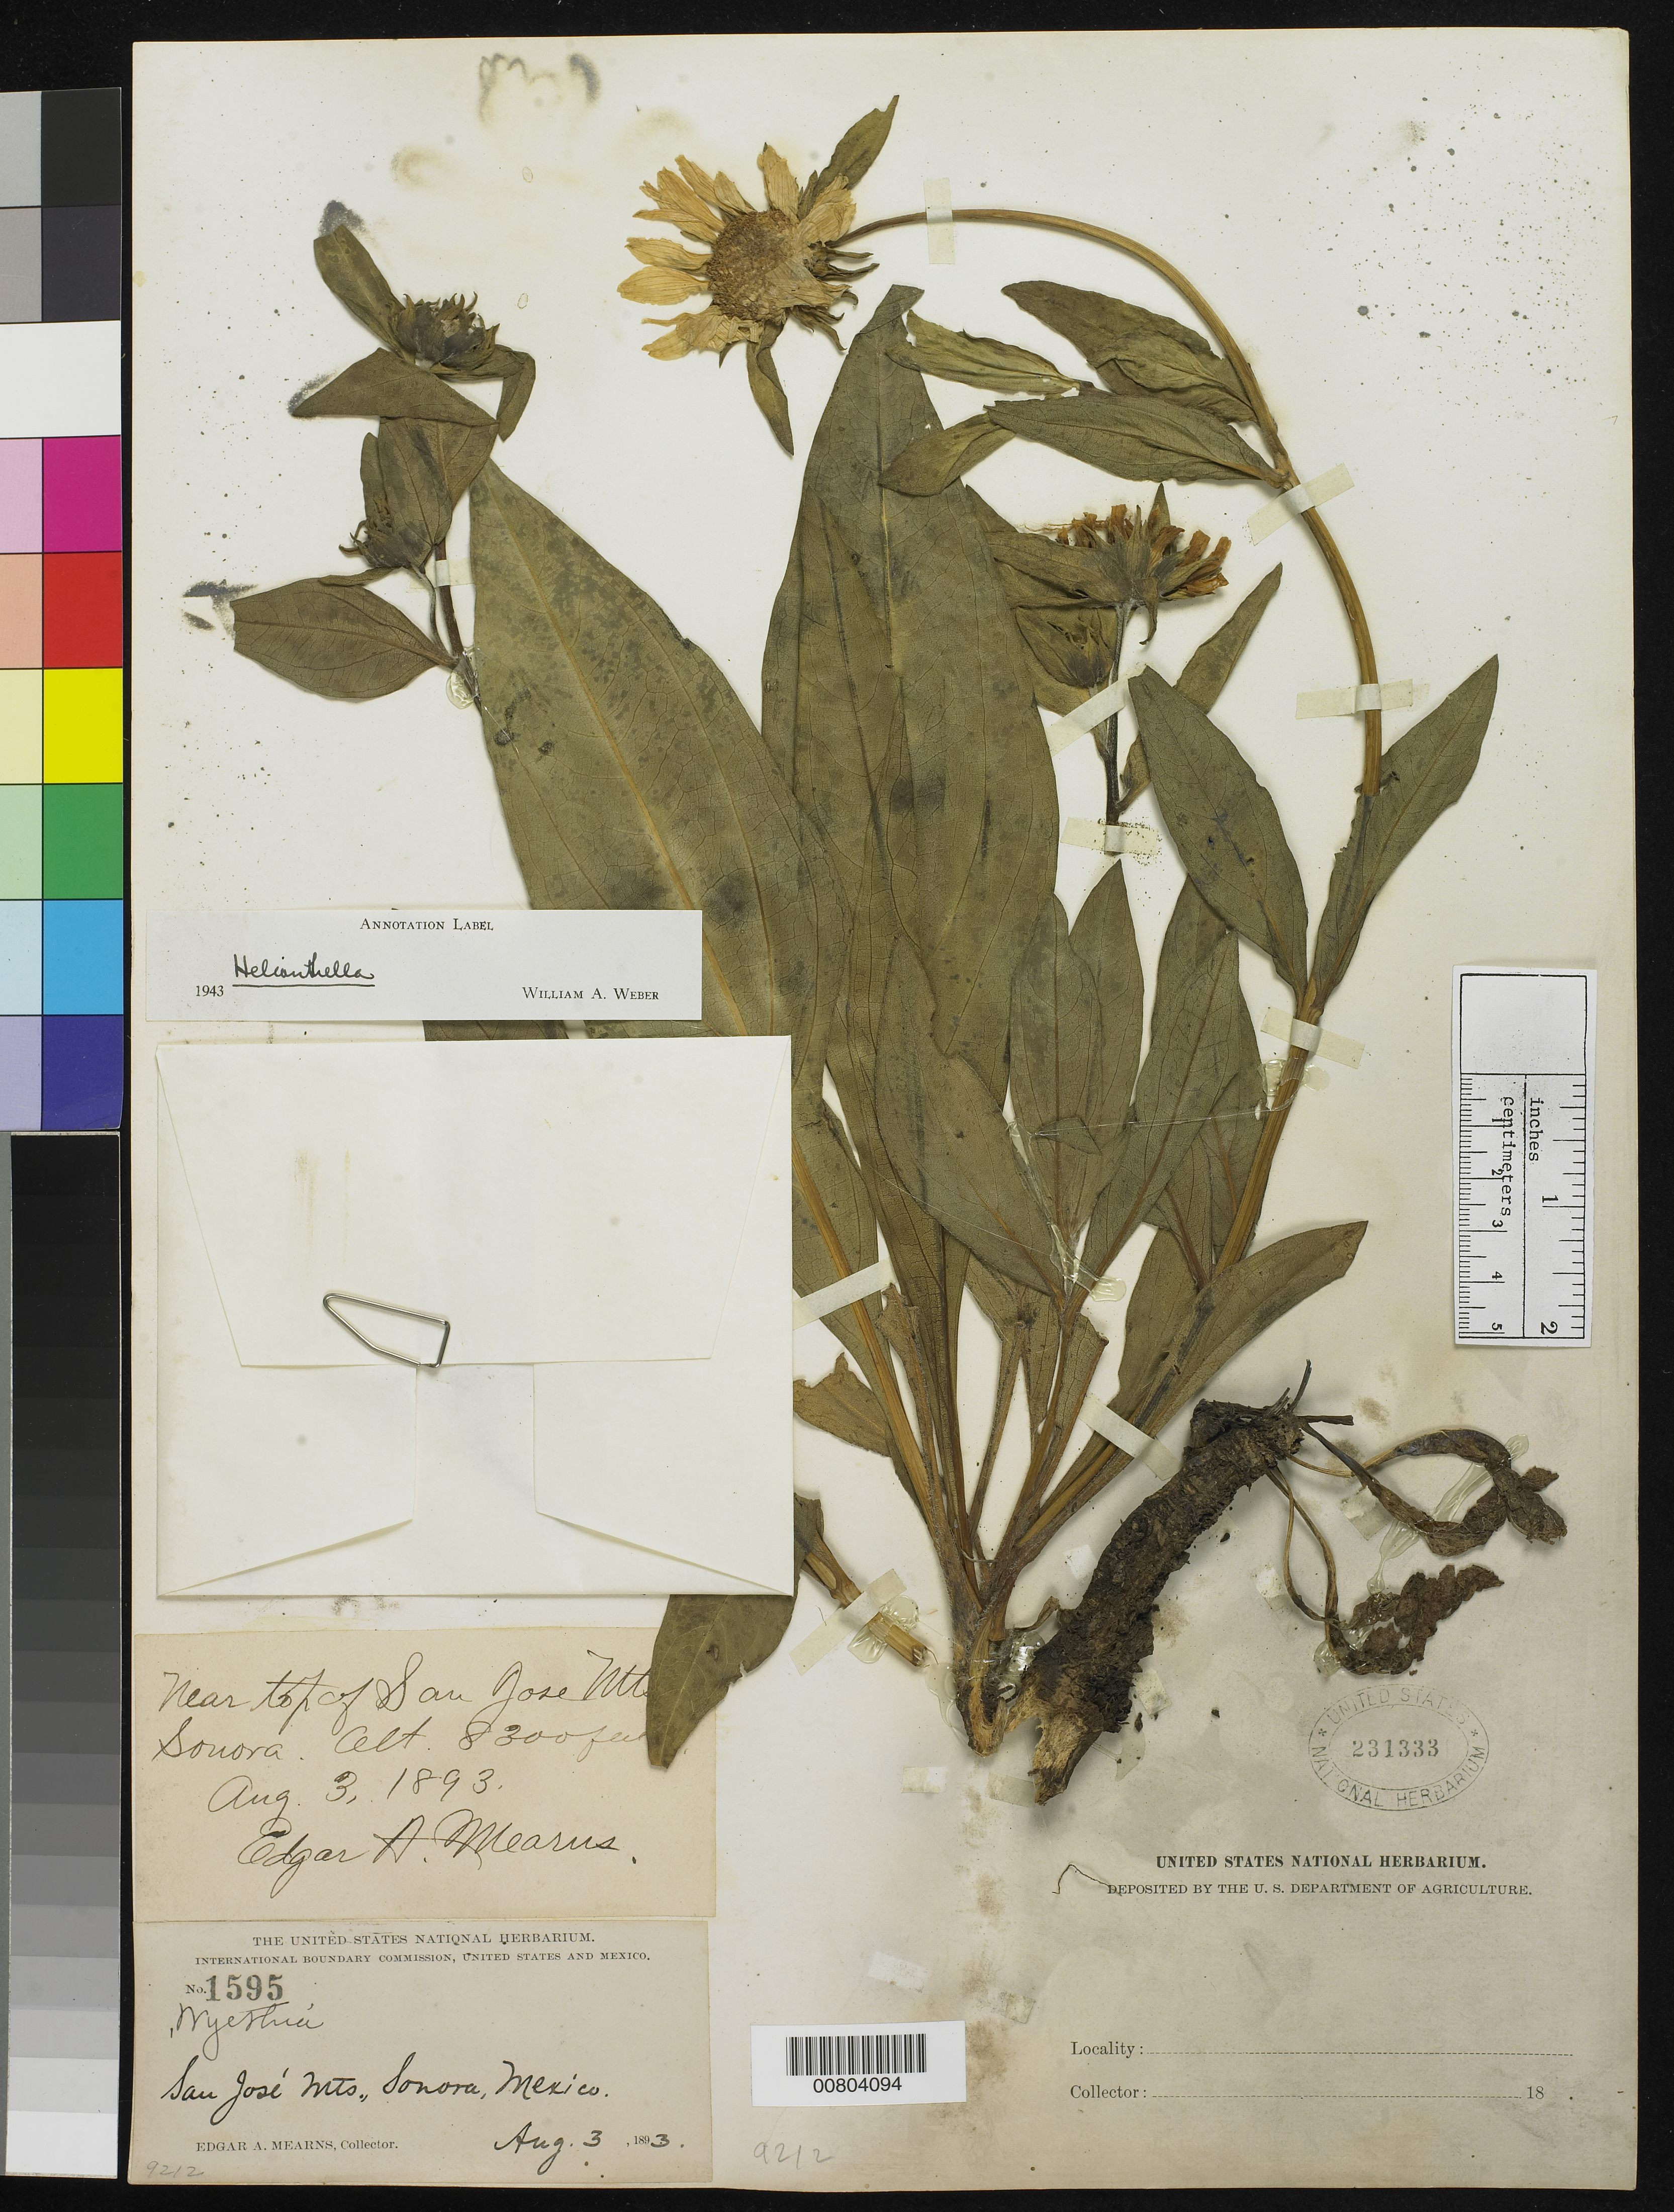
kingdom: Plantae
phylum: Tracheophyta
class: Magnoliopsida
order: Asterales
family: Asteraceae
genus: Helianthella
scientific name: Helianthella sp.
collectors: E. A. Mearns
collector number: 1595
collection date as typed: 03 Aug 1893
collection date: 1893-08-03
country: Mexico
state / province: Sonora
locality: Near top of San José Mountains, Sonora.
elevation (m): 2530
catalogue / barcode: US 231333